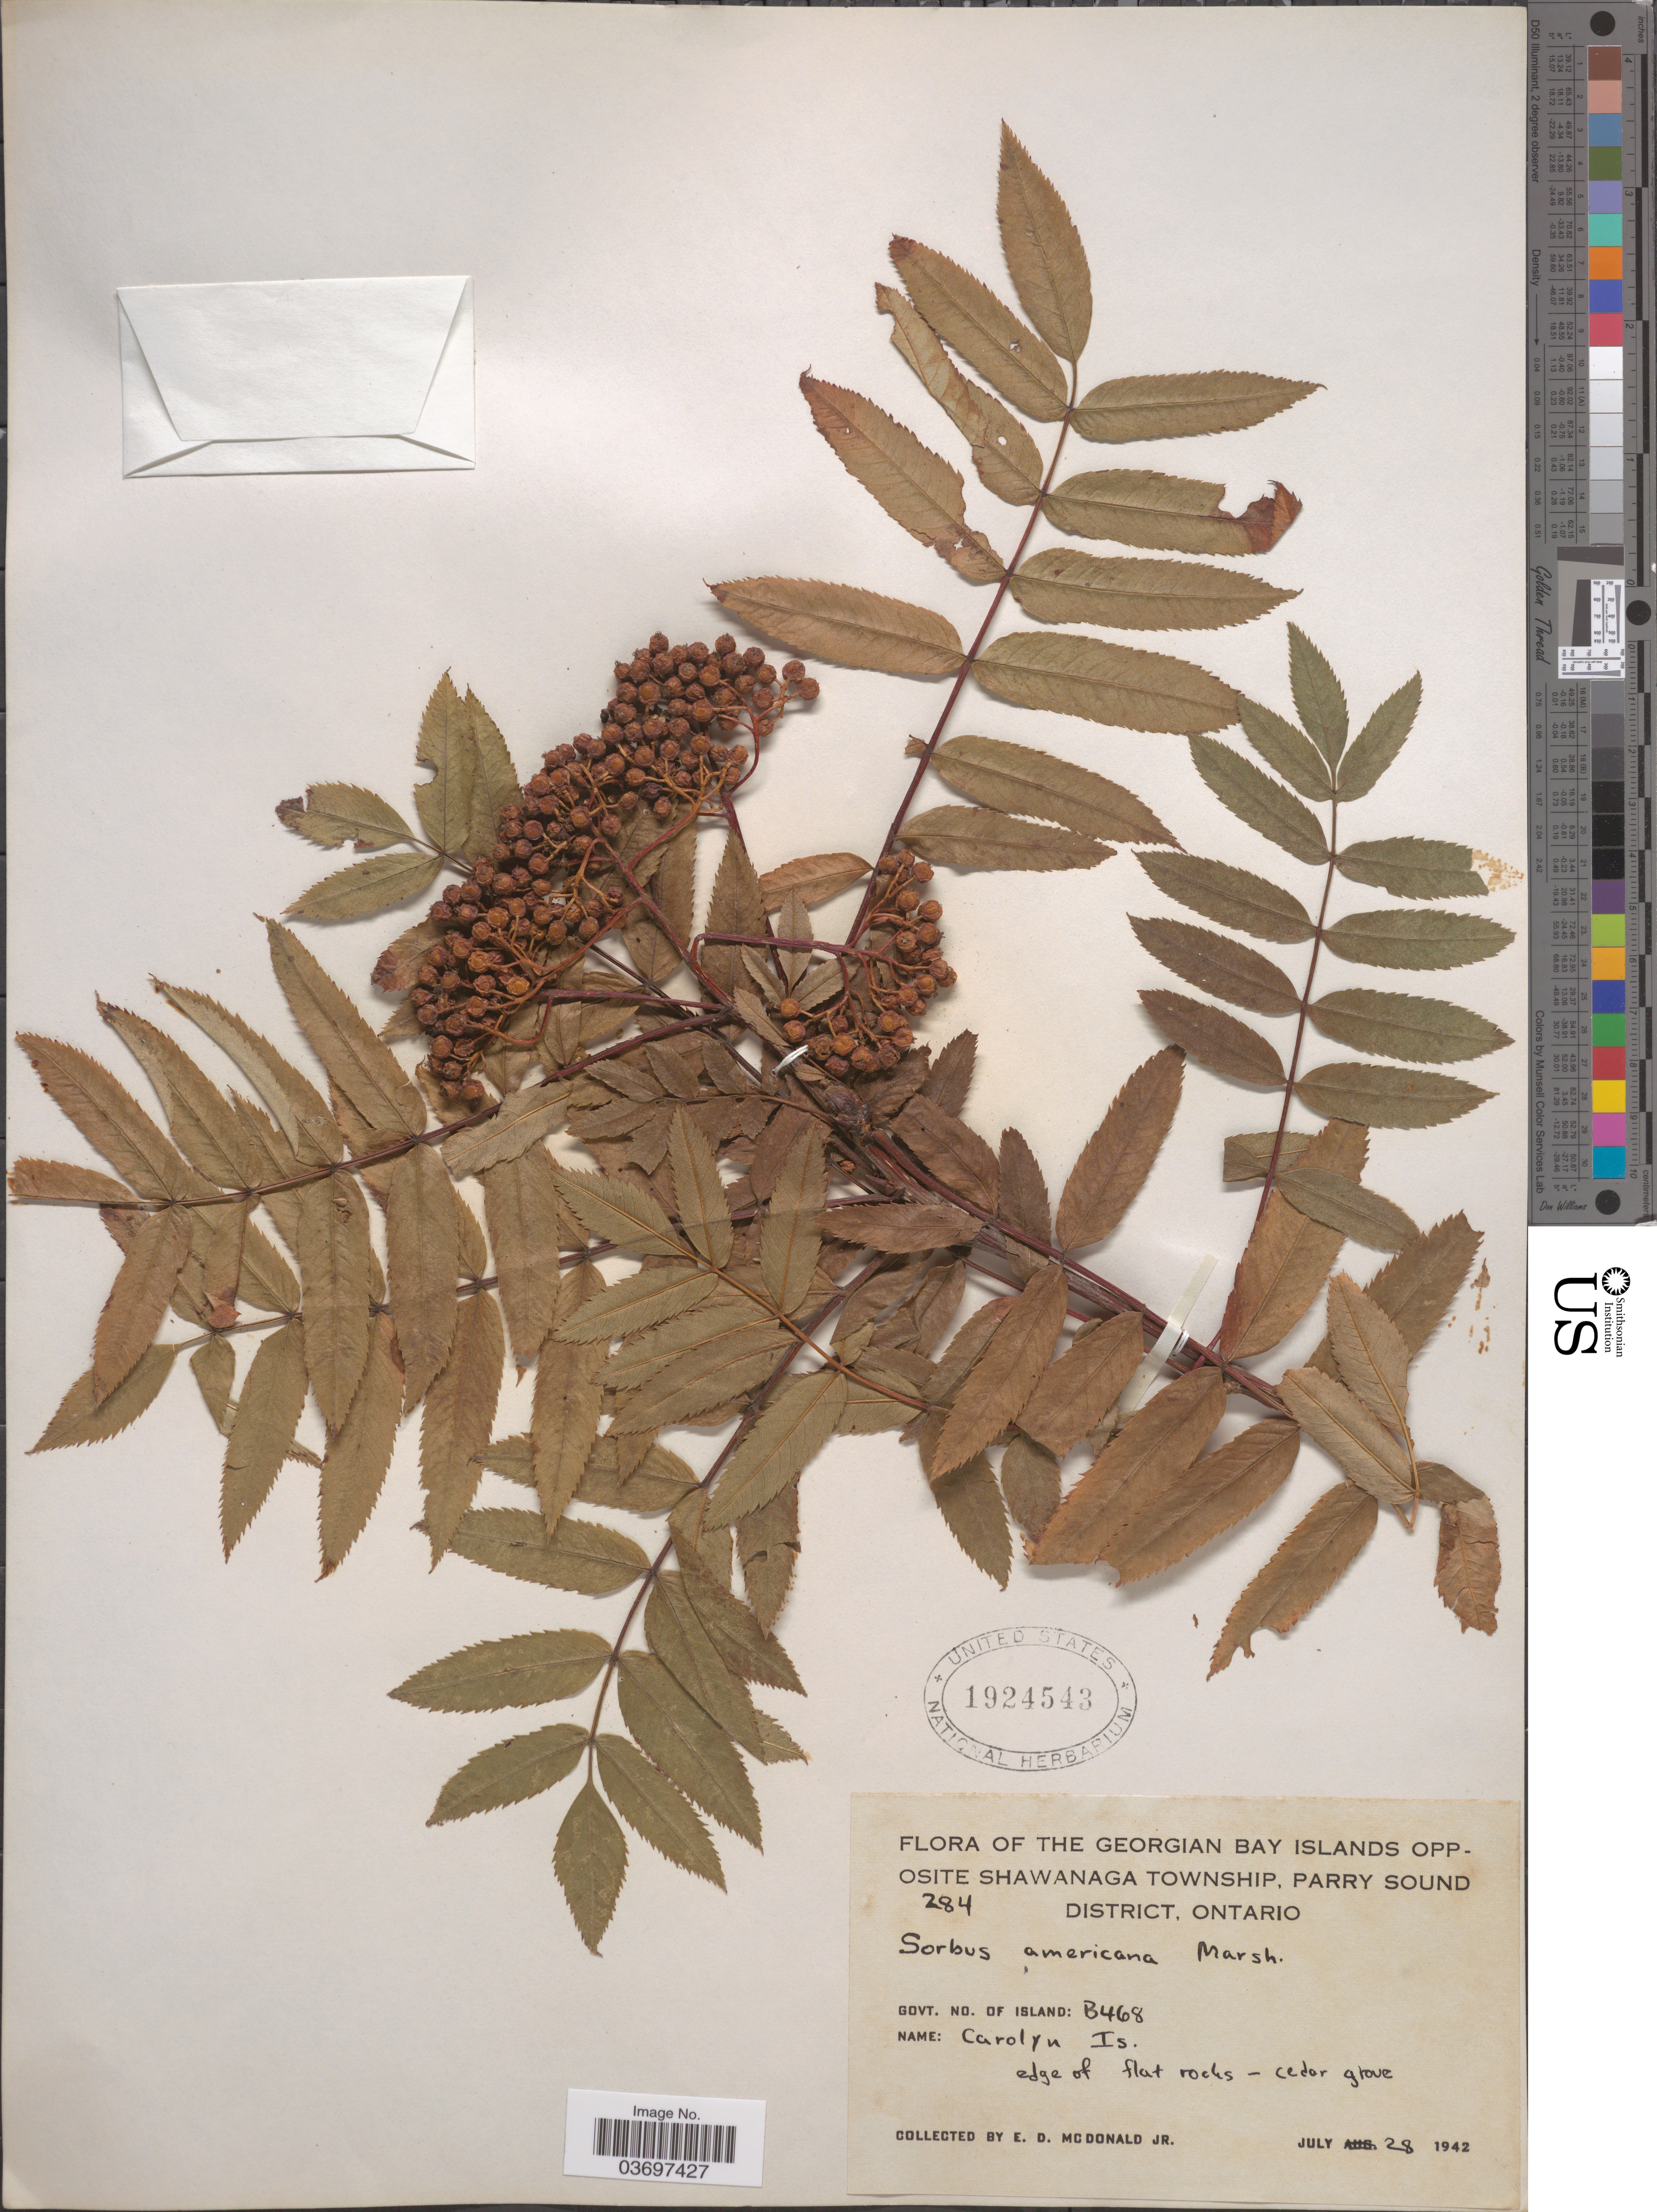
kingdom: Plantae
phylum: Tracheophyta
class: Magnoliopsida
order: Rosales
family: Rosaceae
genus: Sorbus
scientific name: Sorbus americana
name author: Marshall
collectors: E. D. McDonald Jr.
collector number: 284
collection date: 1942-07-28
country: Canada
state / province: Ontario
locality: The Georgian Bay Islands Opposite Shawanaga Township, Parry Sound District. Govt. No. of Island: B468. Carolyn Is.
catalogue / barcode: US 1924543